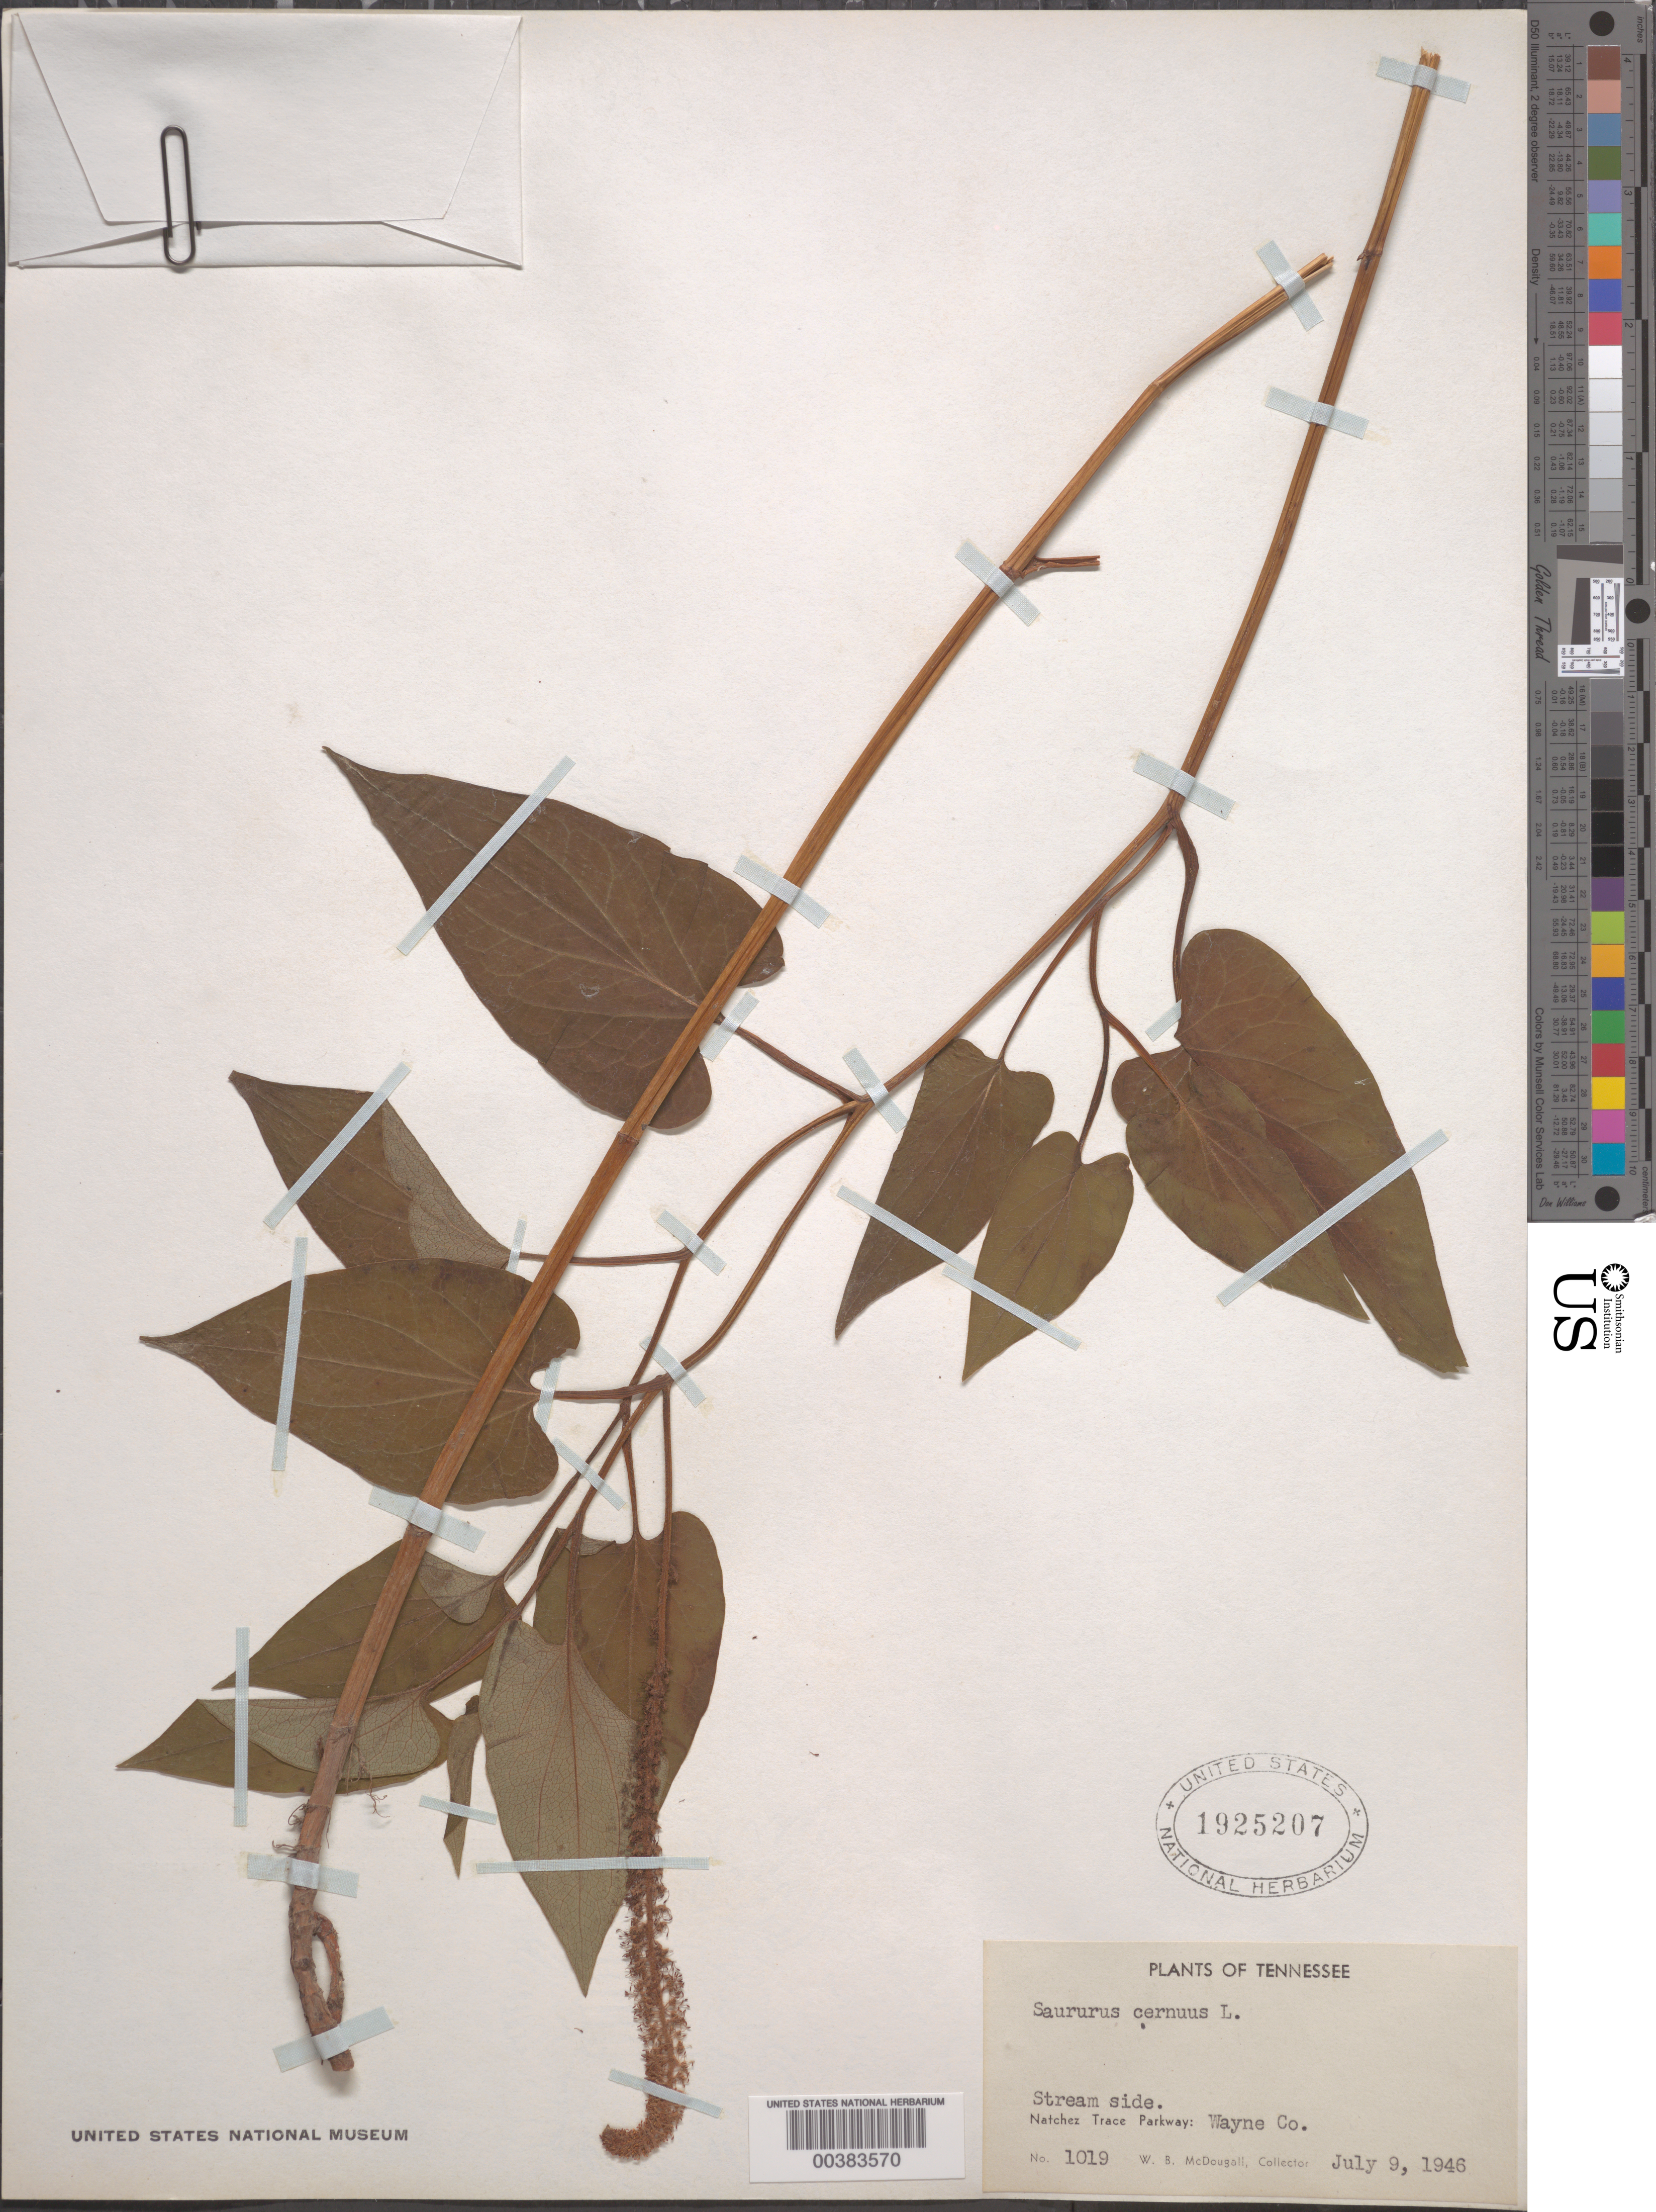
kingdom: Plantae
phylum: Tracheophyta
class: Magnoliopsida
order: Piperales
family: Saururaceae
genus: Saururus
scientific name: Saururus cernuus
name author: L.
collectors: W. B. McDougall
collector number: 1019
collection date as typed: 09 Jul 1946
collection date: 1946-07-09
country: United States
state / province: Tennessee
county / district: Wayne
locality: Natchez Trace parkway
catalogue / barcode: US 1925207